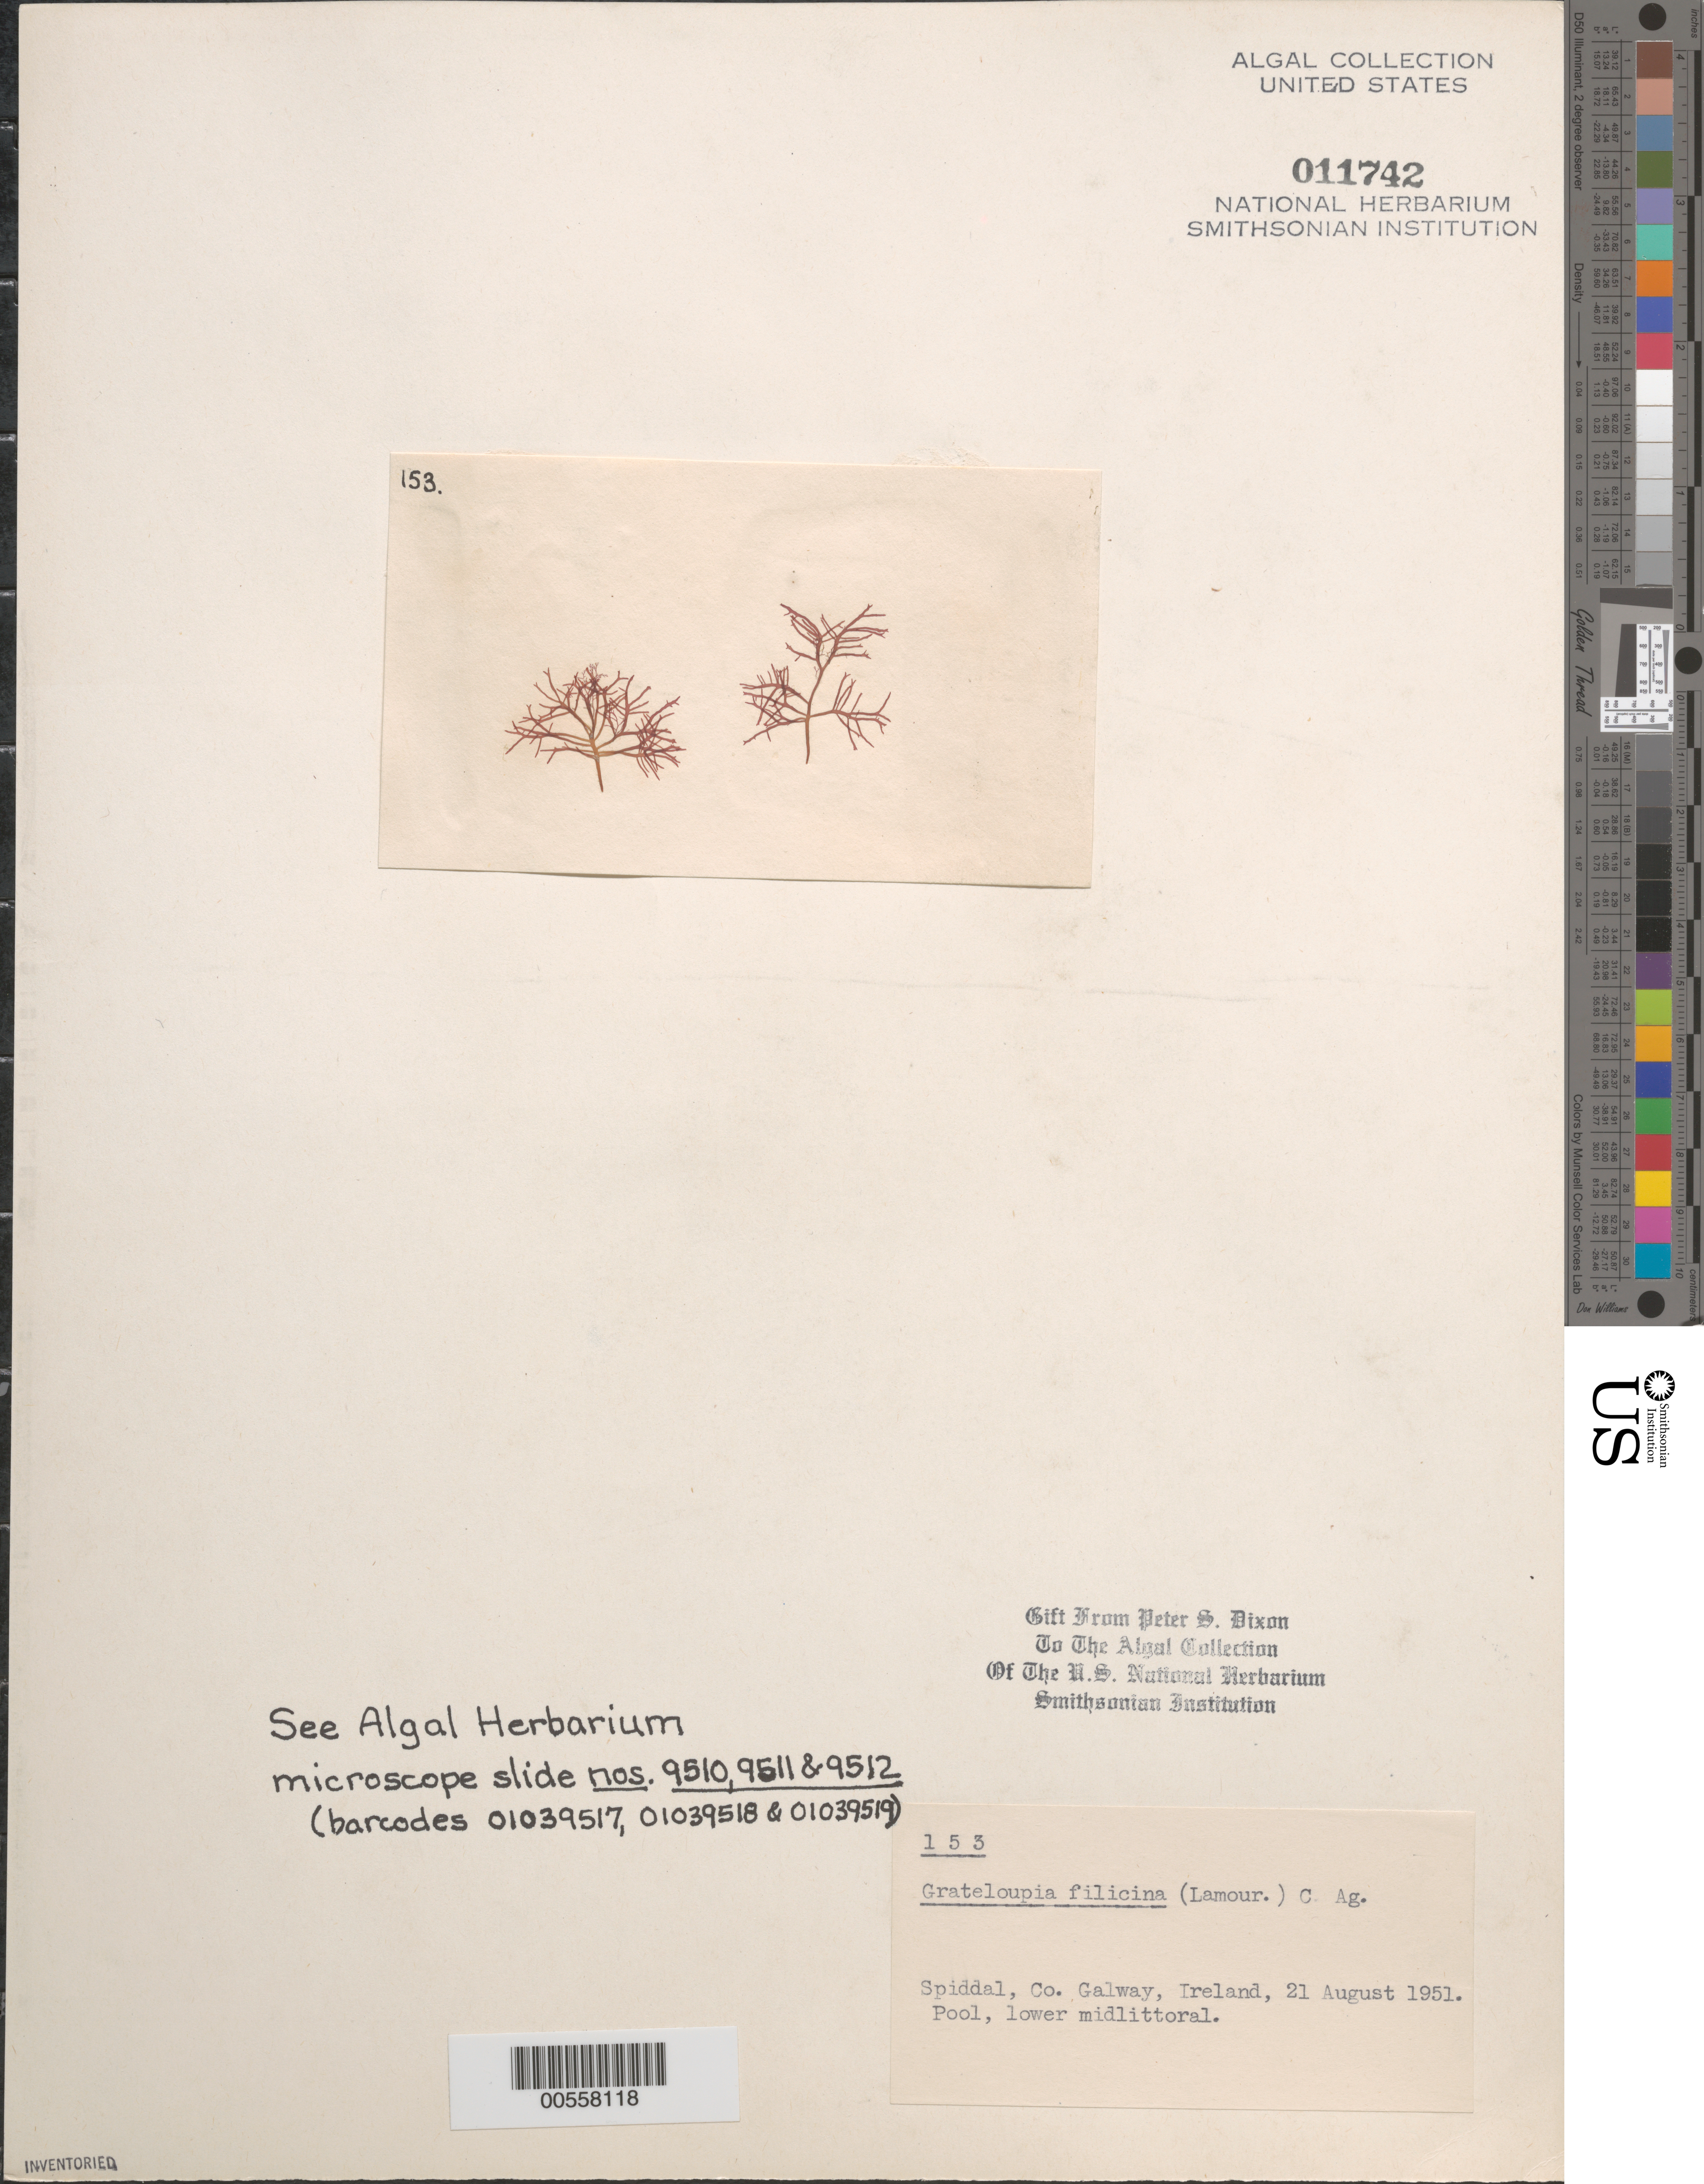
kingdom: Plantae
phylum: Rhodophyta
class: Florideophyceae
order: Halymeniales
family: Halymeniaceae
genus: Grateloupia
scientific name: Grateloupia filicina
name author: (J.V.Lamouroux) C. Agardh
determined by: Dixon, P. S.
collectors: P. S. Dixon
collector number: PSD 153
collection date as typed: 21 Aug 1951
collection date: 1951-08-21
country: Ireland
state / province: Connaught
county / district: Galway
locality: Spiddal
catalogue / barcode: US 11742